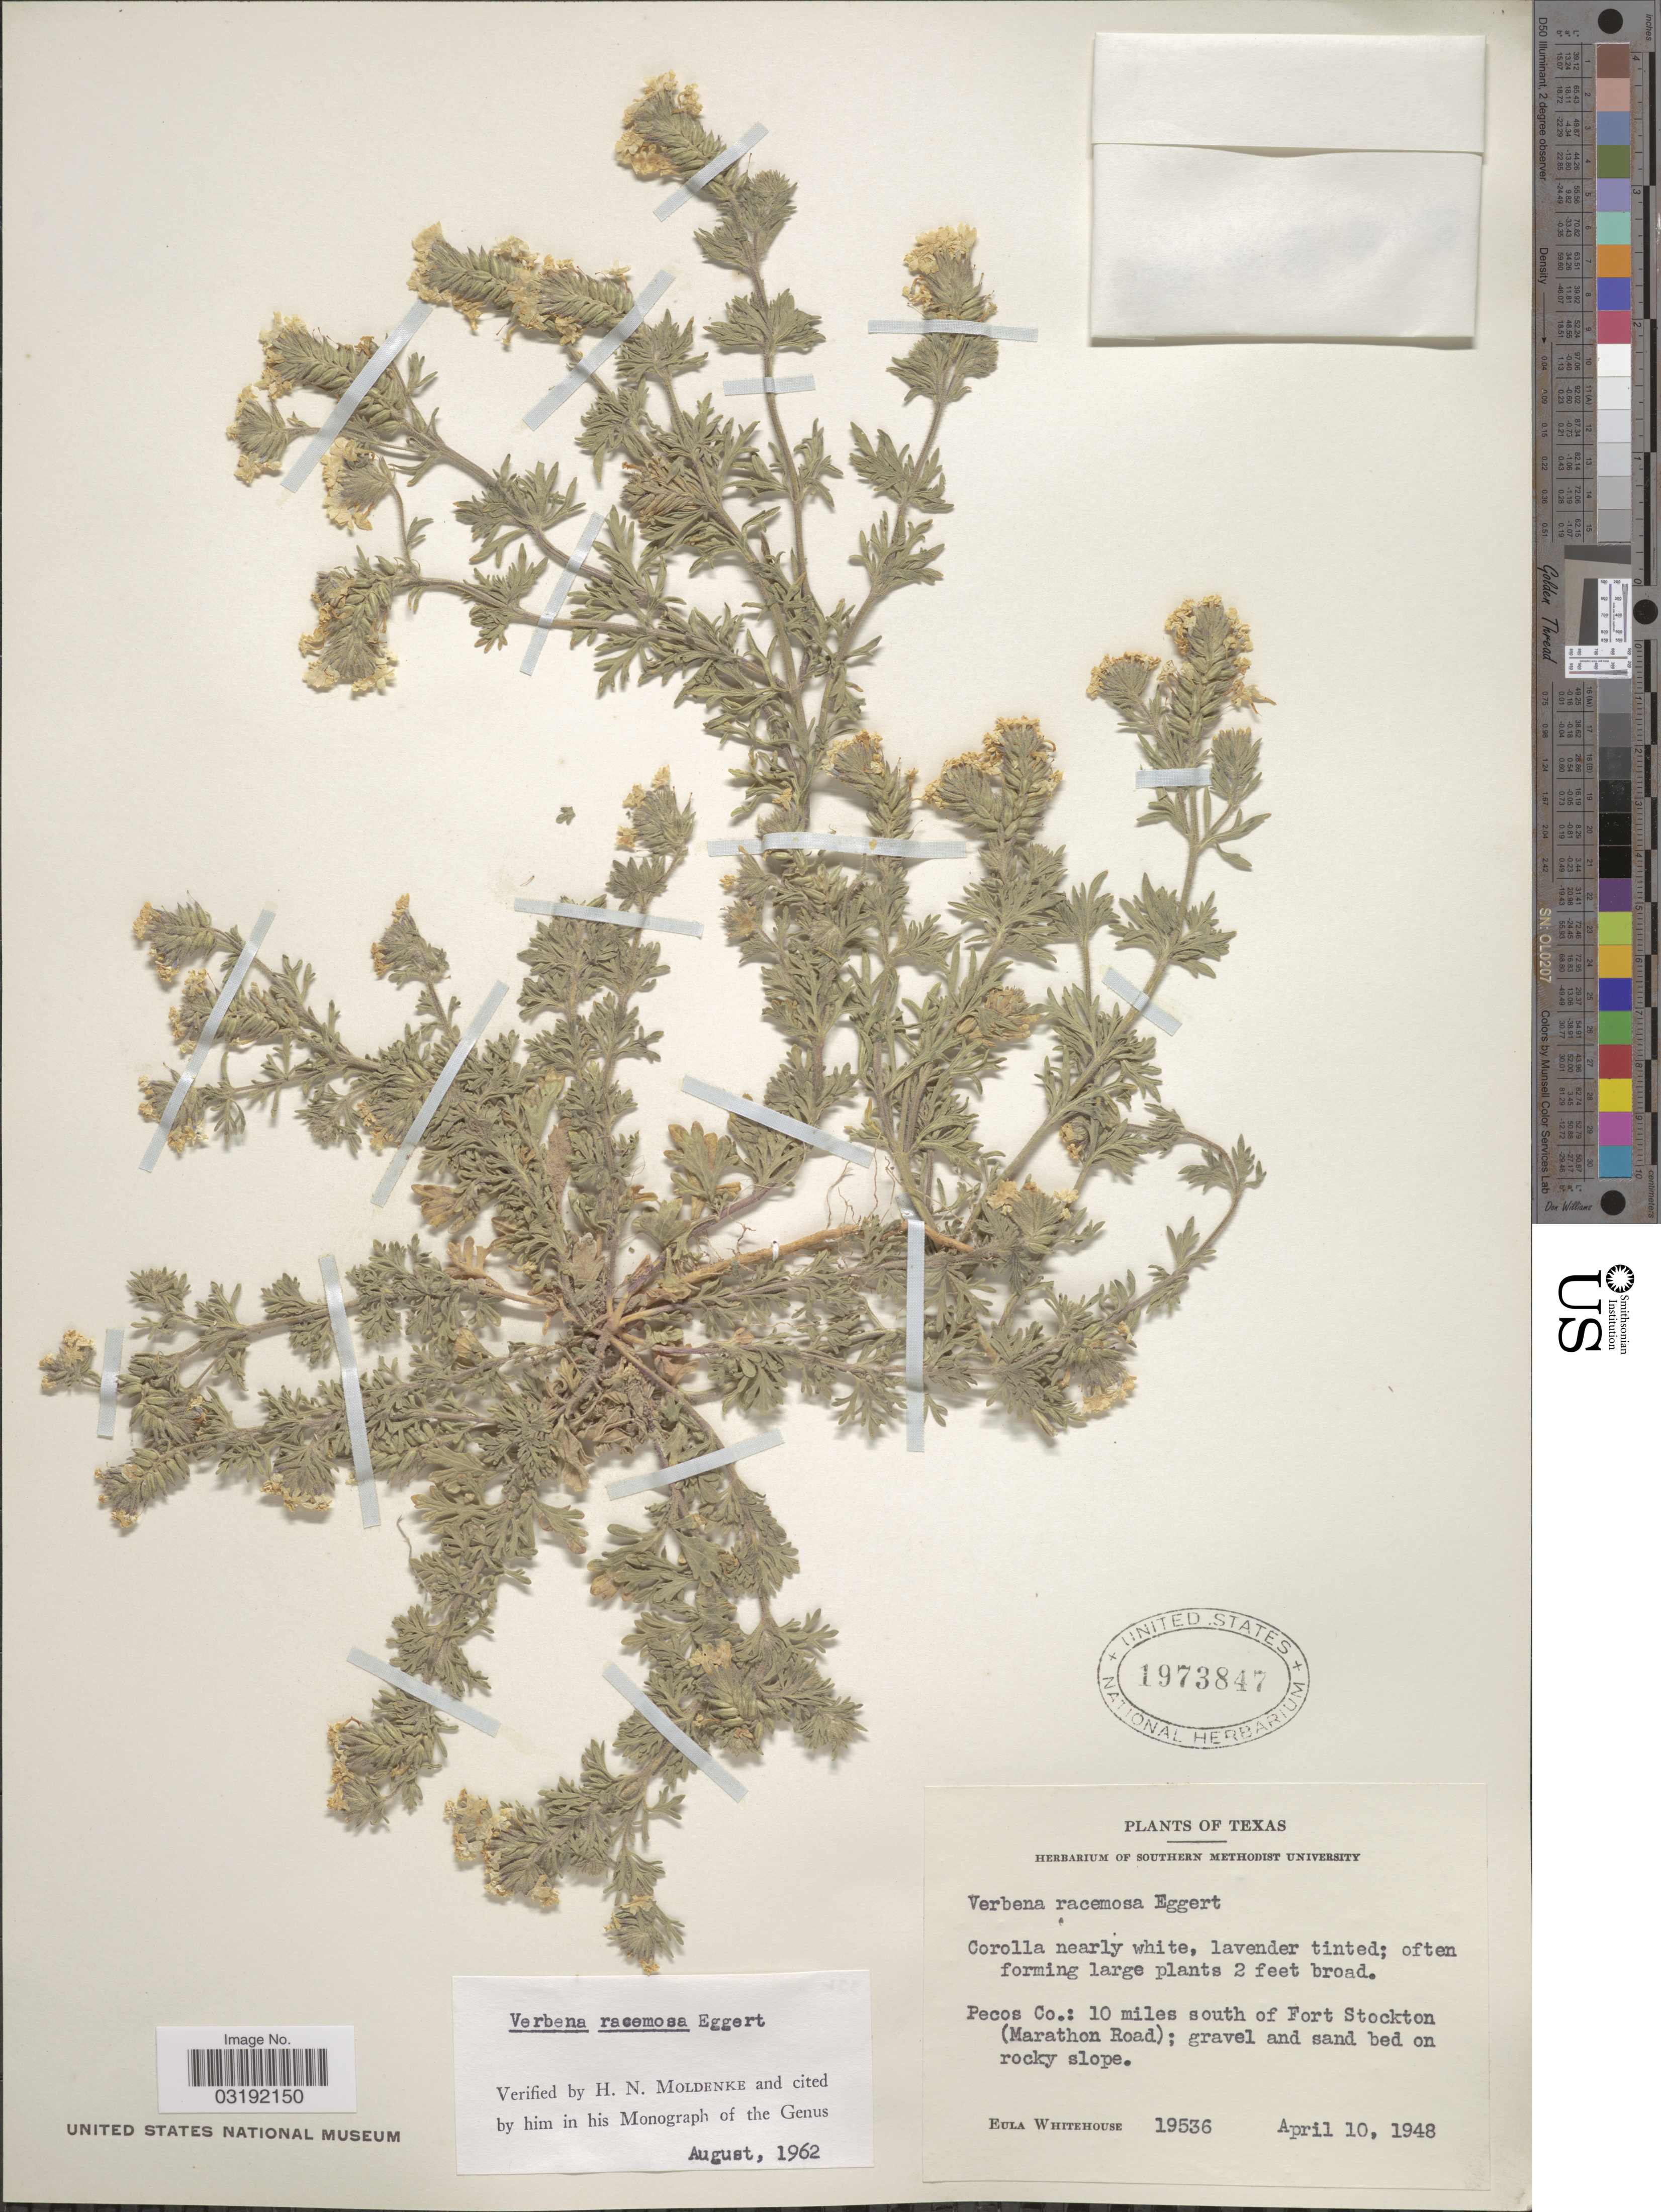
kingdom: Plantae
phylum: Tracheophyta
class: Magnoliopsida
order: Lamiales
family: Verbenaceae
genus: Verbena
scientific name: Verbena racemosa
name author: Eggert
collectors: E. Whitehouse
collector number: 19536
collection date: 1948-04-10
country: United States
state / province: Texas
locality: Pecos Co.: 10 miles south of Fort Stockton (Marathon Road); gravel and sand bed on rocky slope.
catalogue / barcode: US 1973847